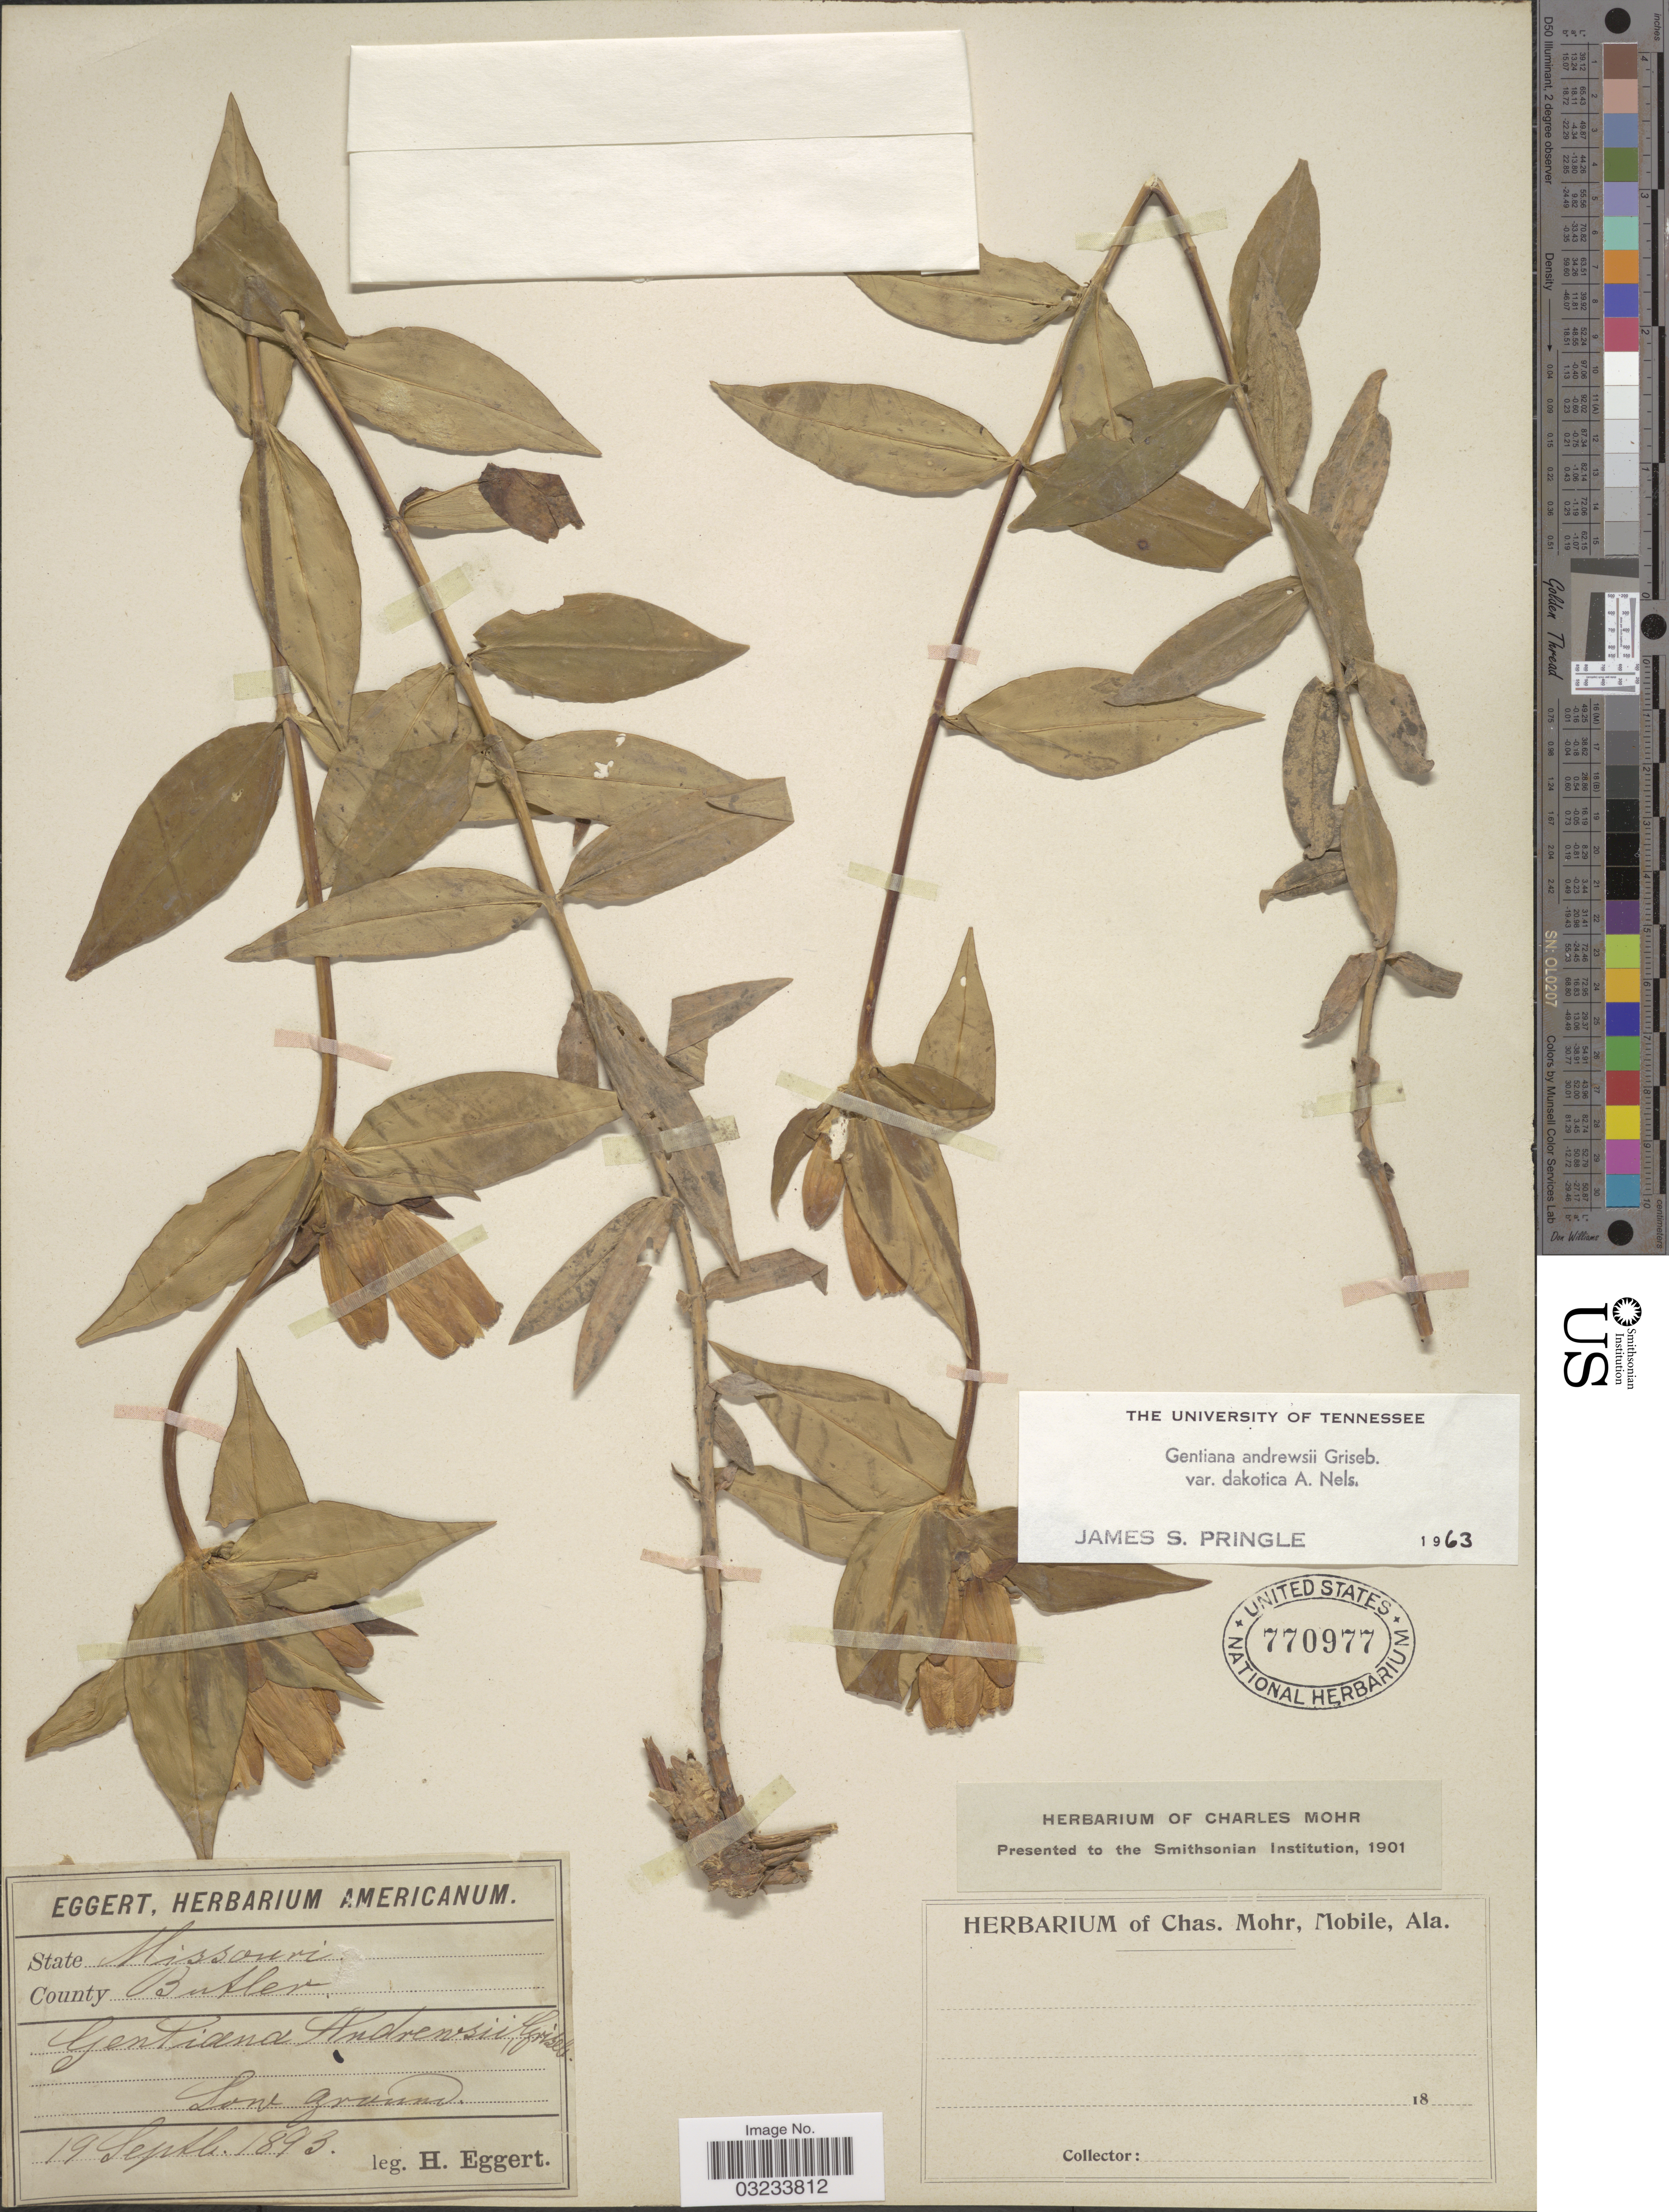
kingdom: Plantae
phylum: Tracheophyta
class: Magnoliopsida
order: Gentianales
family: Gentianaceae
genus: Gentiana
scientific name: Gentiana andrewsii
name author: Griseb.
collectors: H. Eggert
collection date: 1893-09-19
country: United States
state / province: Missouri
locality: County Butler.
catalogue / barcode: US 770977